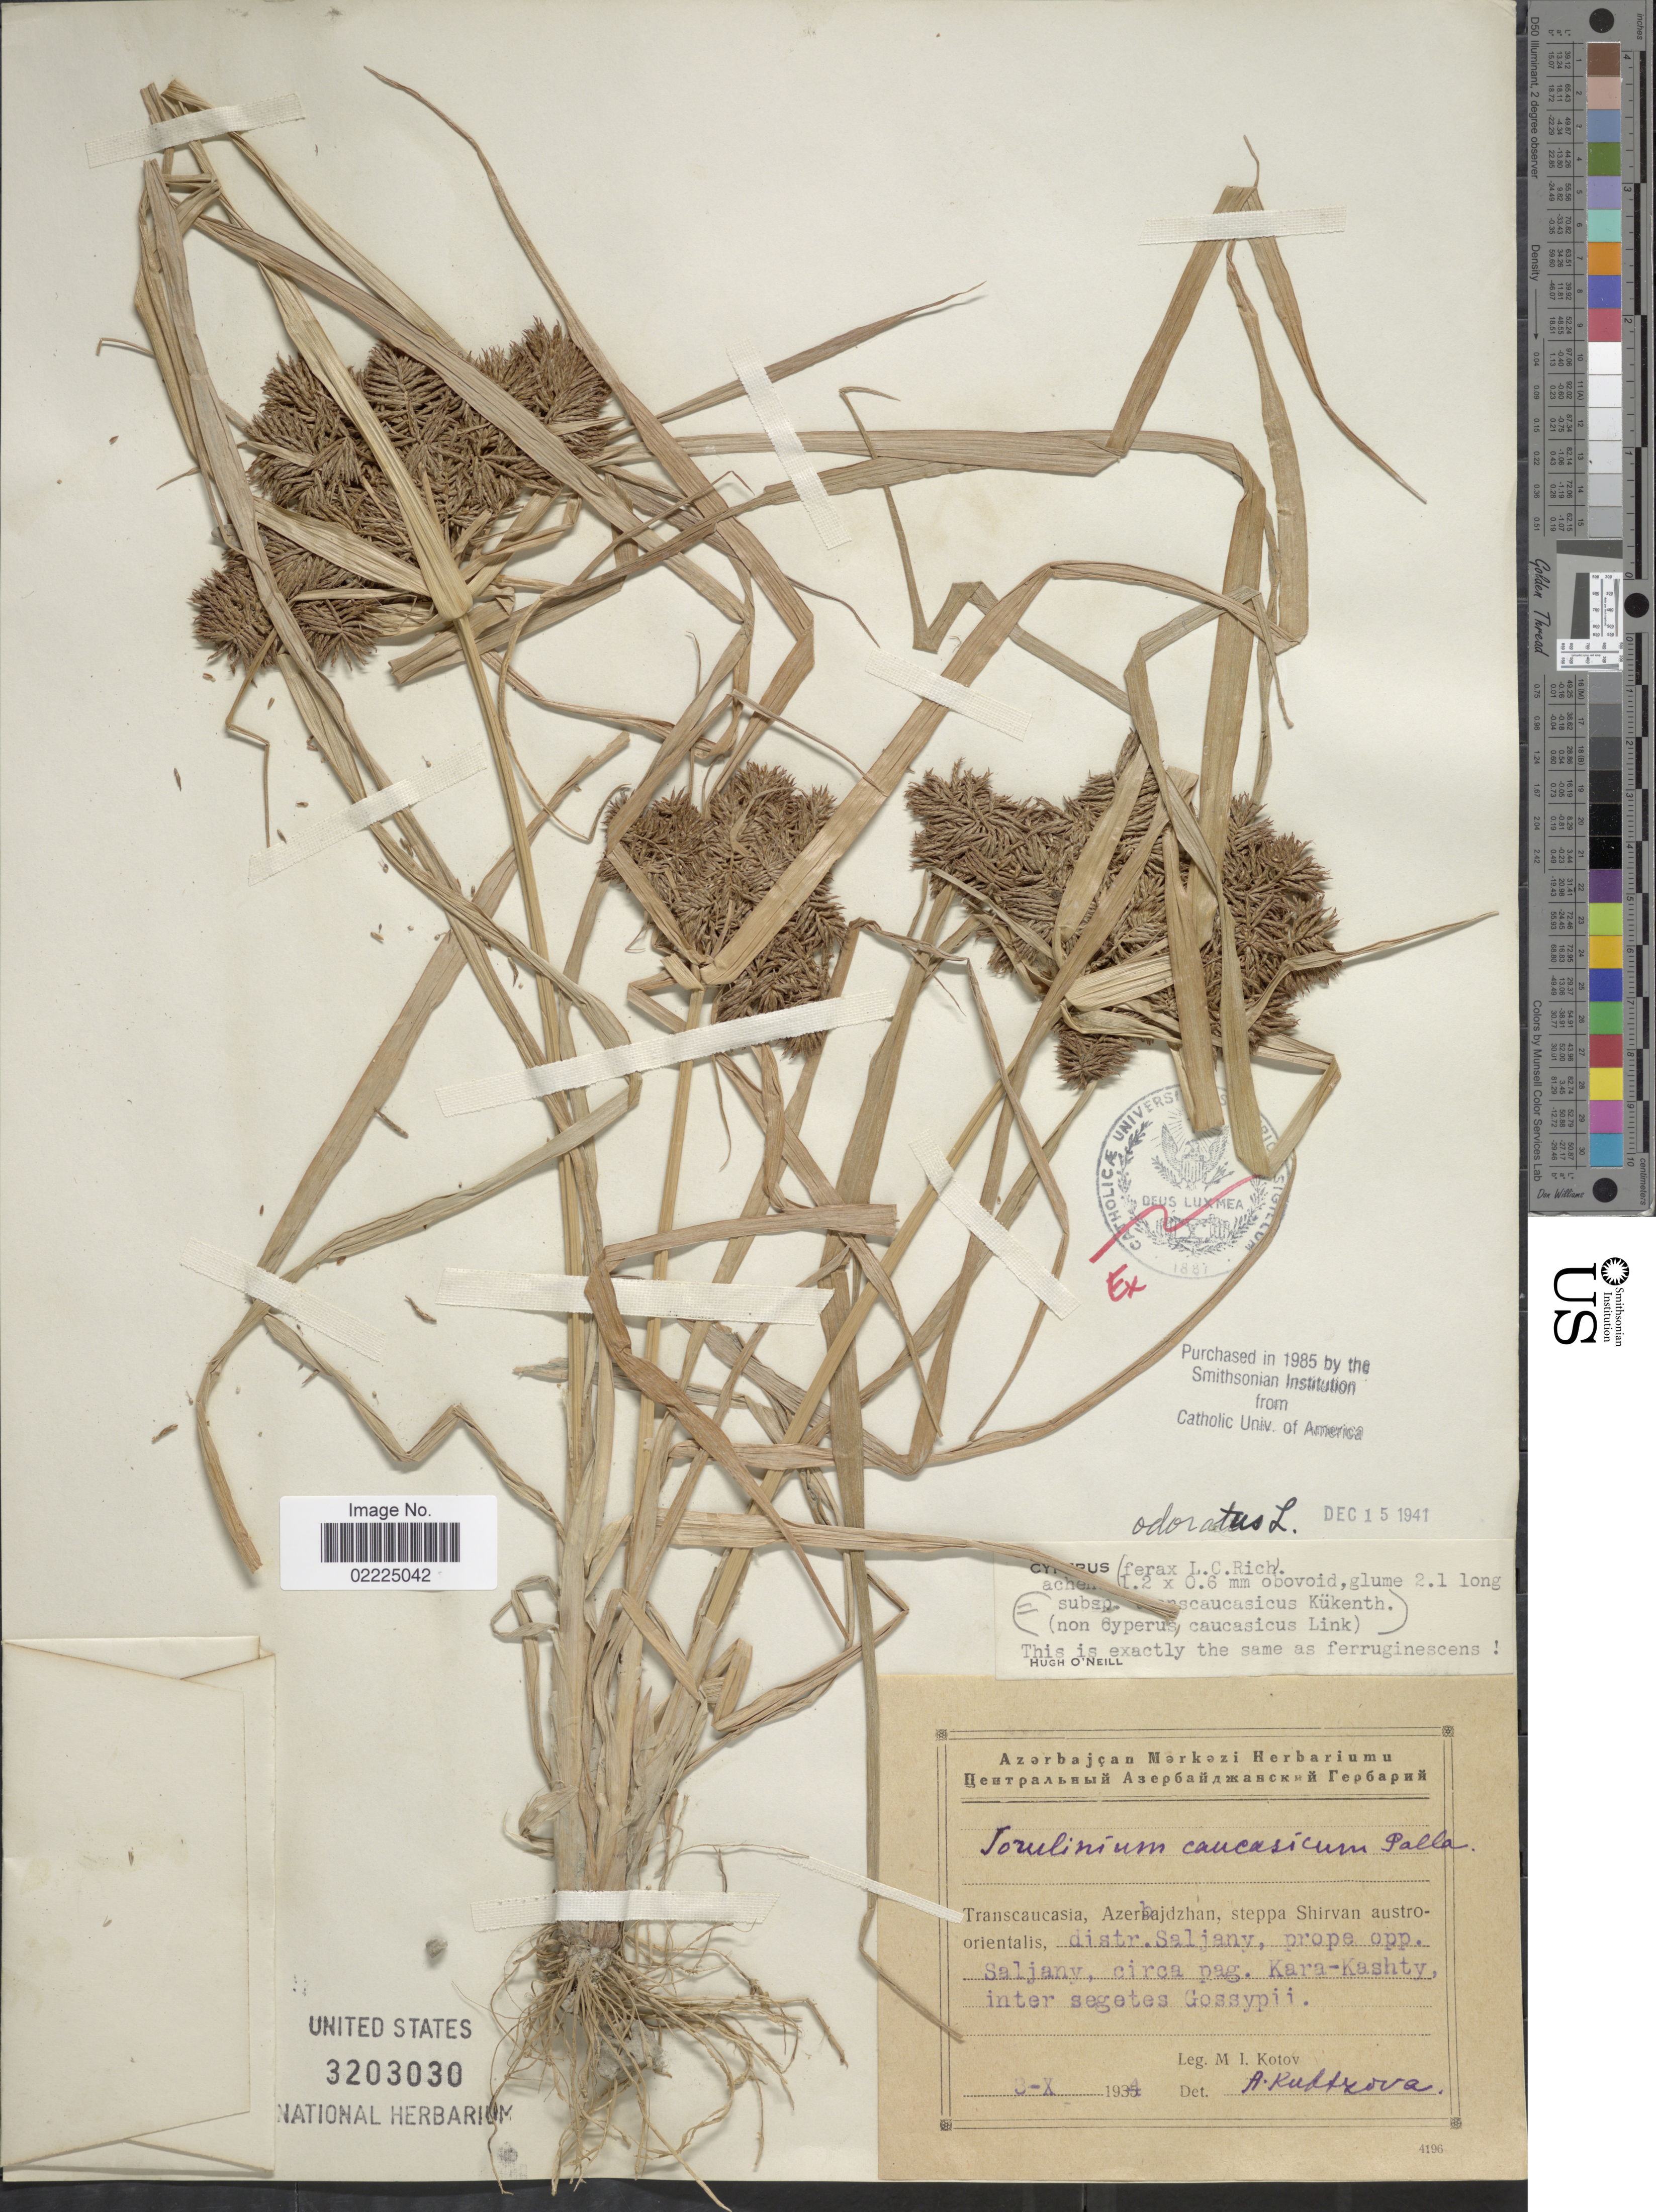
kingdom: Plantae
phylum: Tracheophyta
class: Liliopsida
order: Poales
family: Cyperaceae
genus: Cyperus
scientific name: Cyperus odoratus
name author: L.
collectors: M. Kotov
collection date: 1934-10-03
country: Azerbaijan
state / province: Salyan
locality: Transcacasiam, Azerbajdzhan, steppa Shirvan austro-orientalis, distr Saljany, prope opp. Saljany, circa pag. Kara-Kashty, inter segetes Gossypii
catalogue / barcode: US 3203030